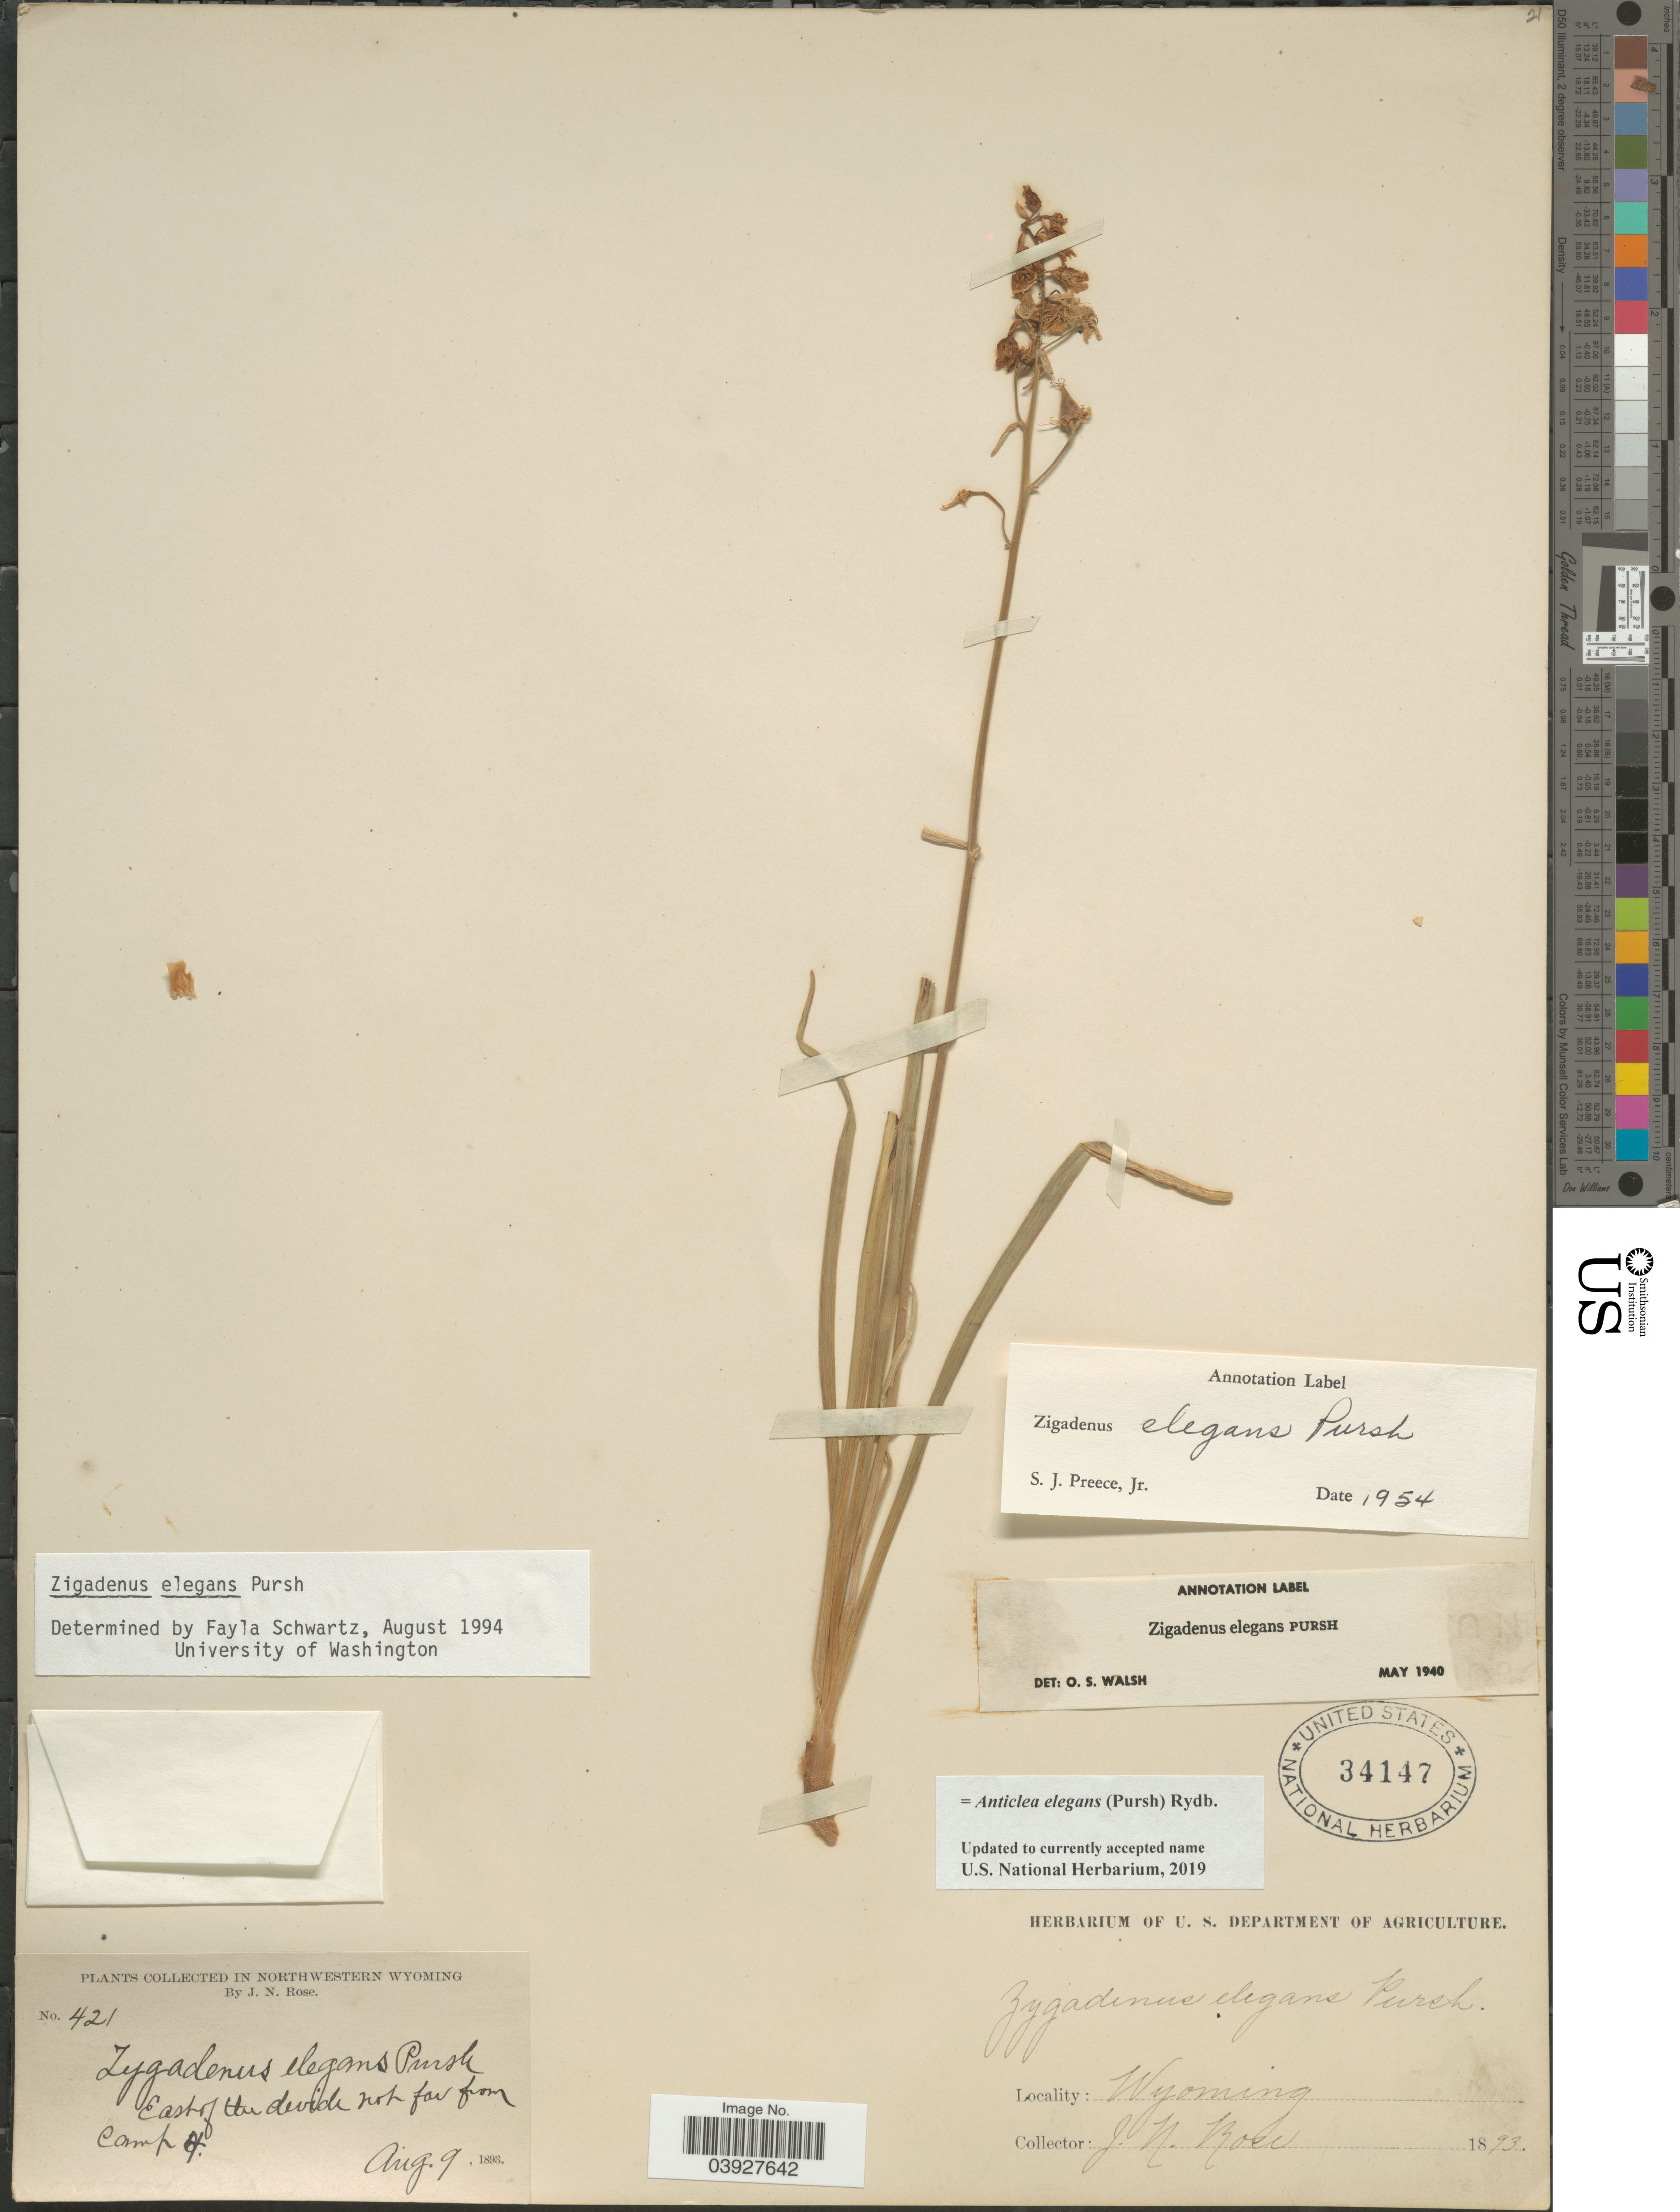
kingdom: Plantae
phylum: Tracheophyta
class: Liliopsida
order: Liliales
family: Melanthiaceae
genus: Anticlea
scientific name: Anticlea elegans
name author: (Pursh) Rydb.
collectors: J. N. Rose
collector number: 421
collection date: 1893-08-09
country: United States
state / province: Wyoming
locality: Northwestern Wyoming. East of the divide not far from Camp 4.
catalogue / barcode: US 34147